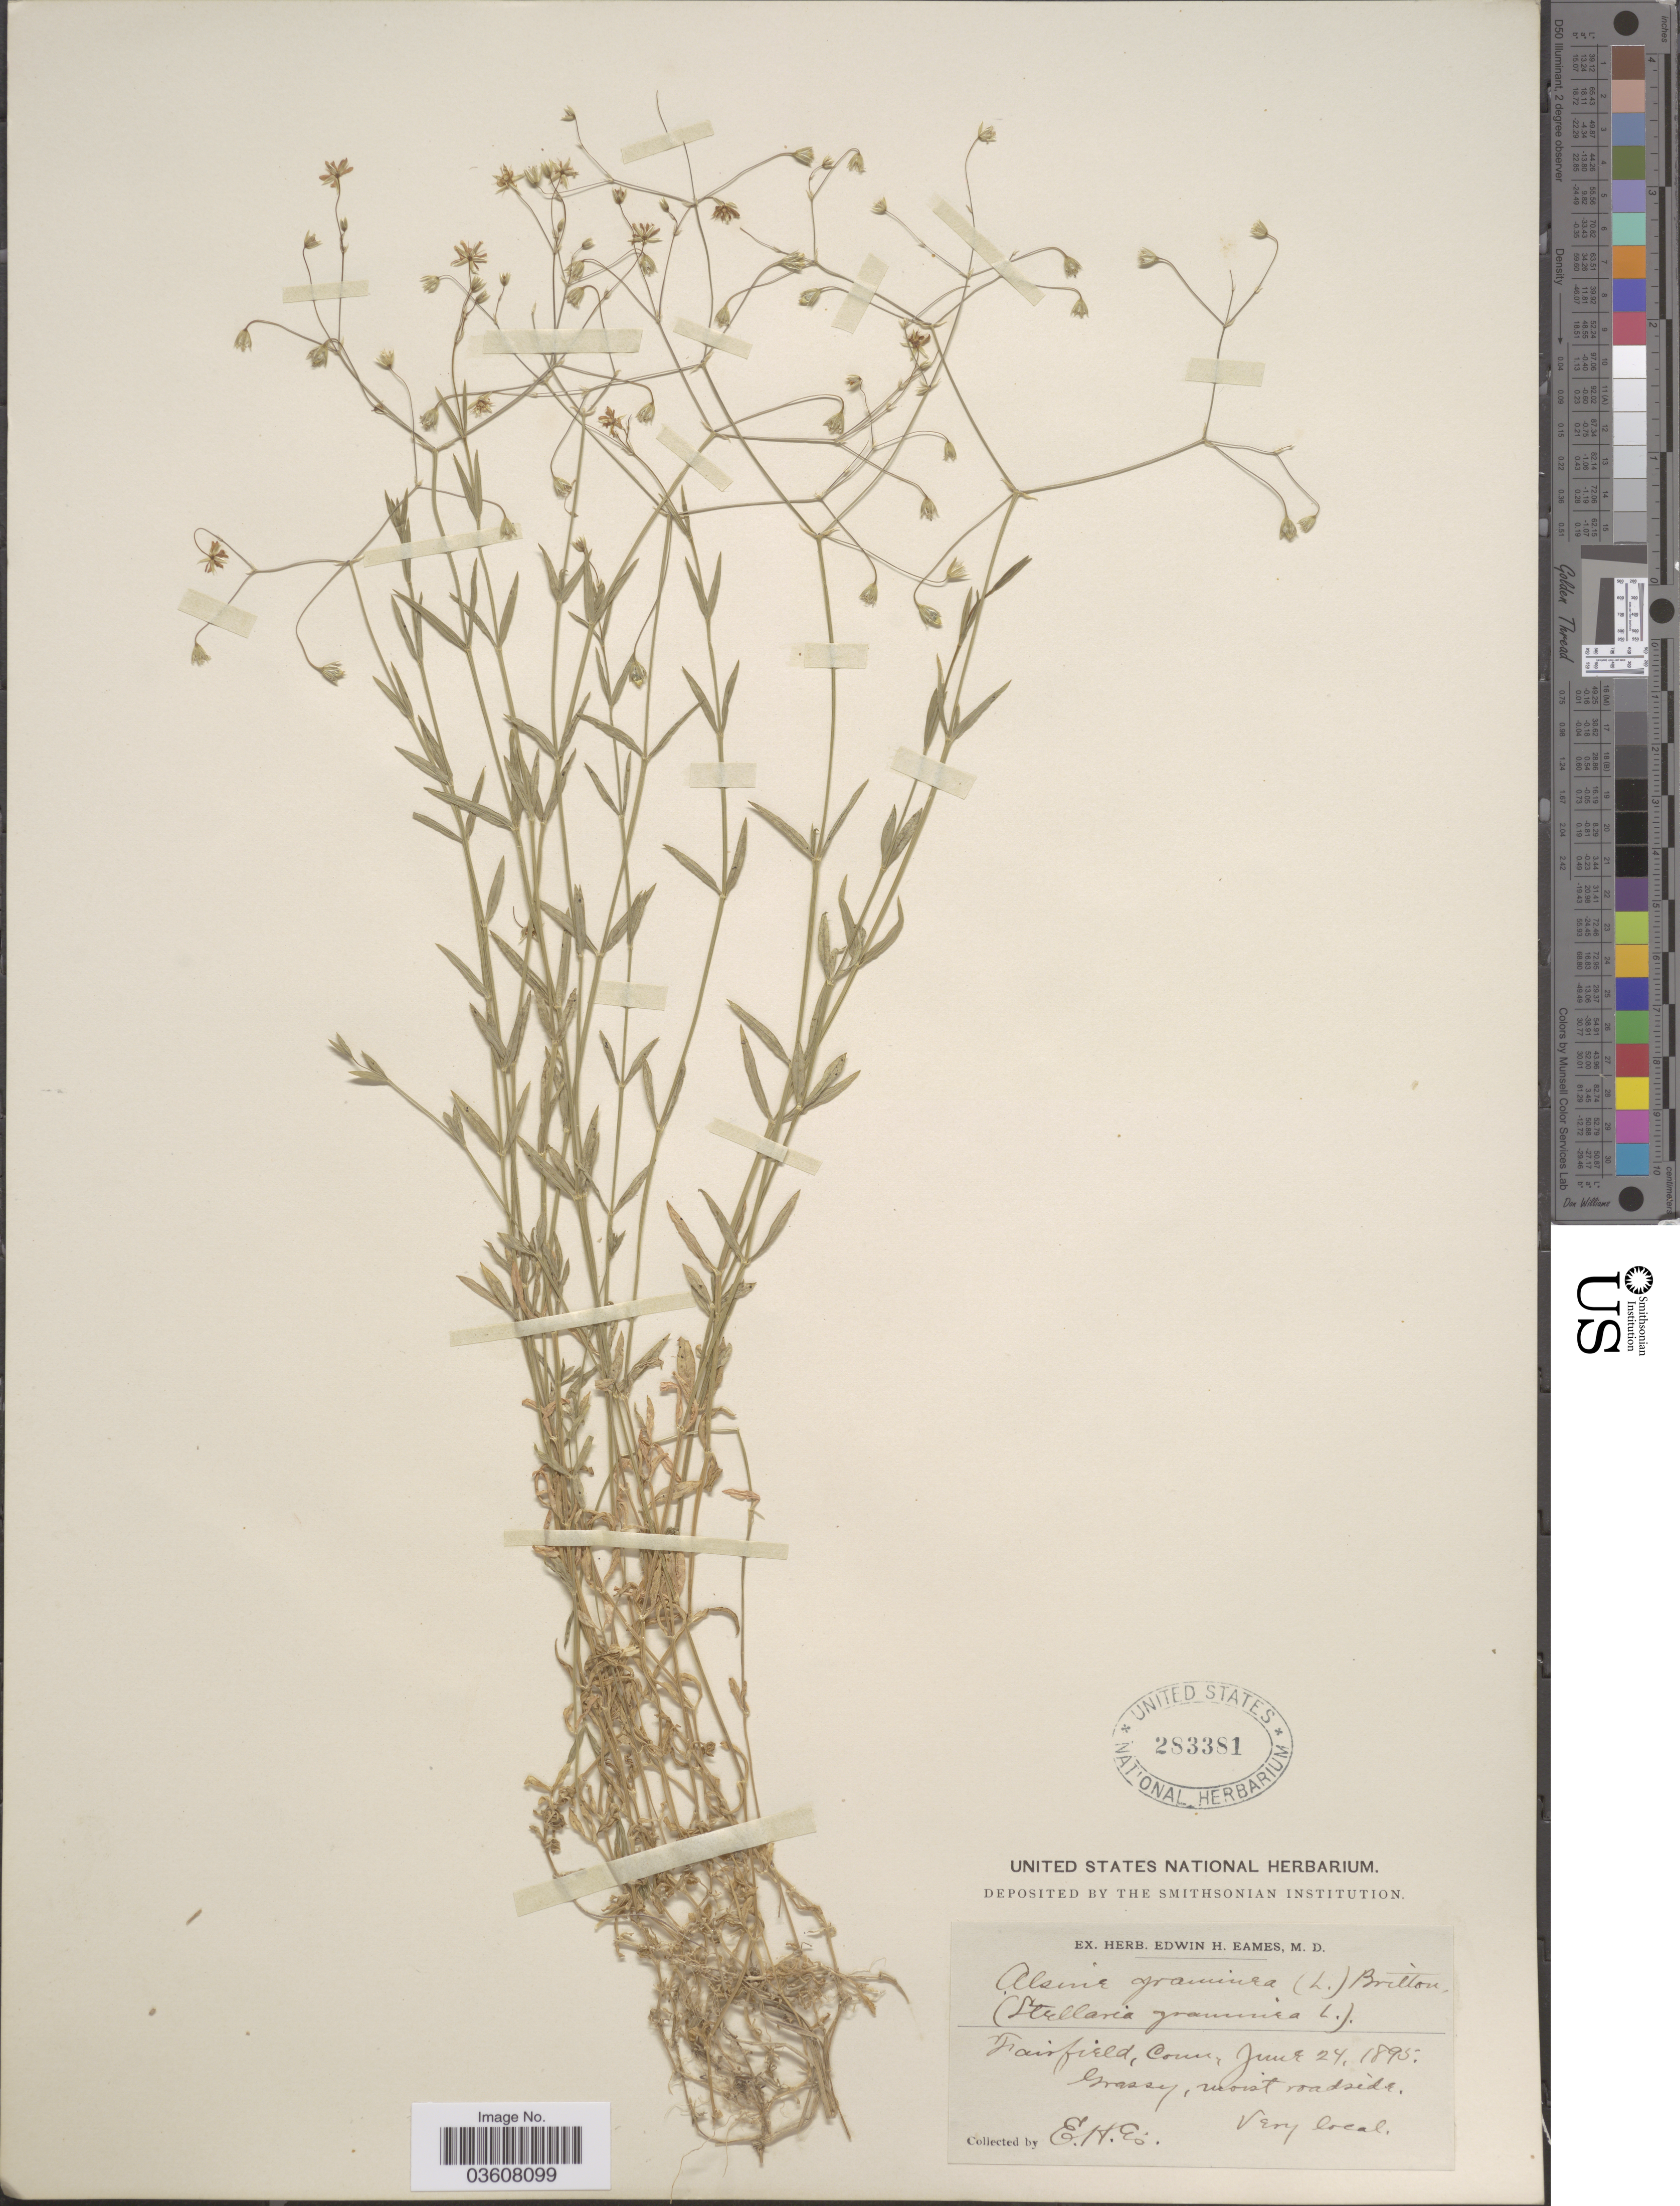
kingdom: Plantae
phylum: Tracheophyta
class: Magnoliopsida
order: Caryophyllales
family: Caryophyllaceae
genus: Stellaria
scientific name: Stellaria graminea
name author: L.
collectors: E. H. Eames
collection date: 1895-06-24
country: United States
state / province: Connecticut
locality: Fairfield.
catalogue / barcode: US 283381